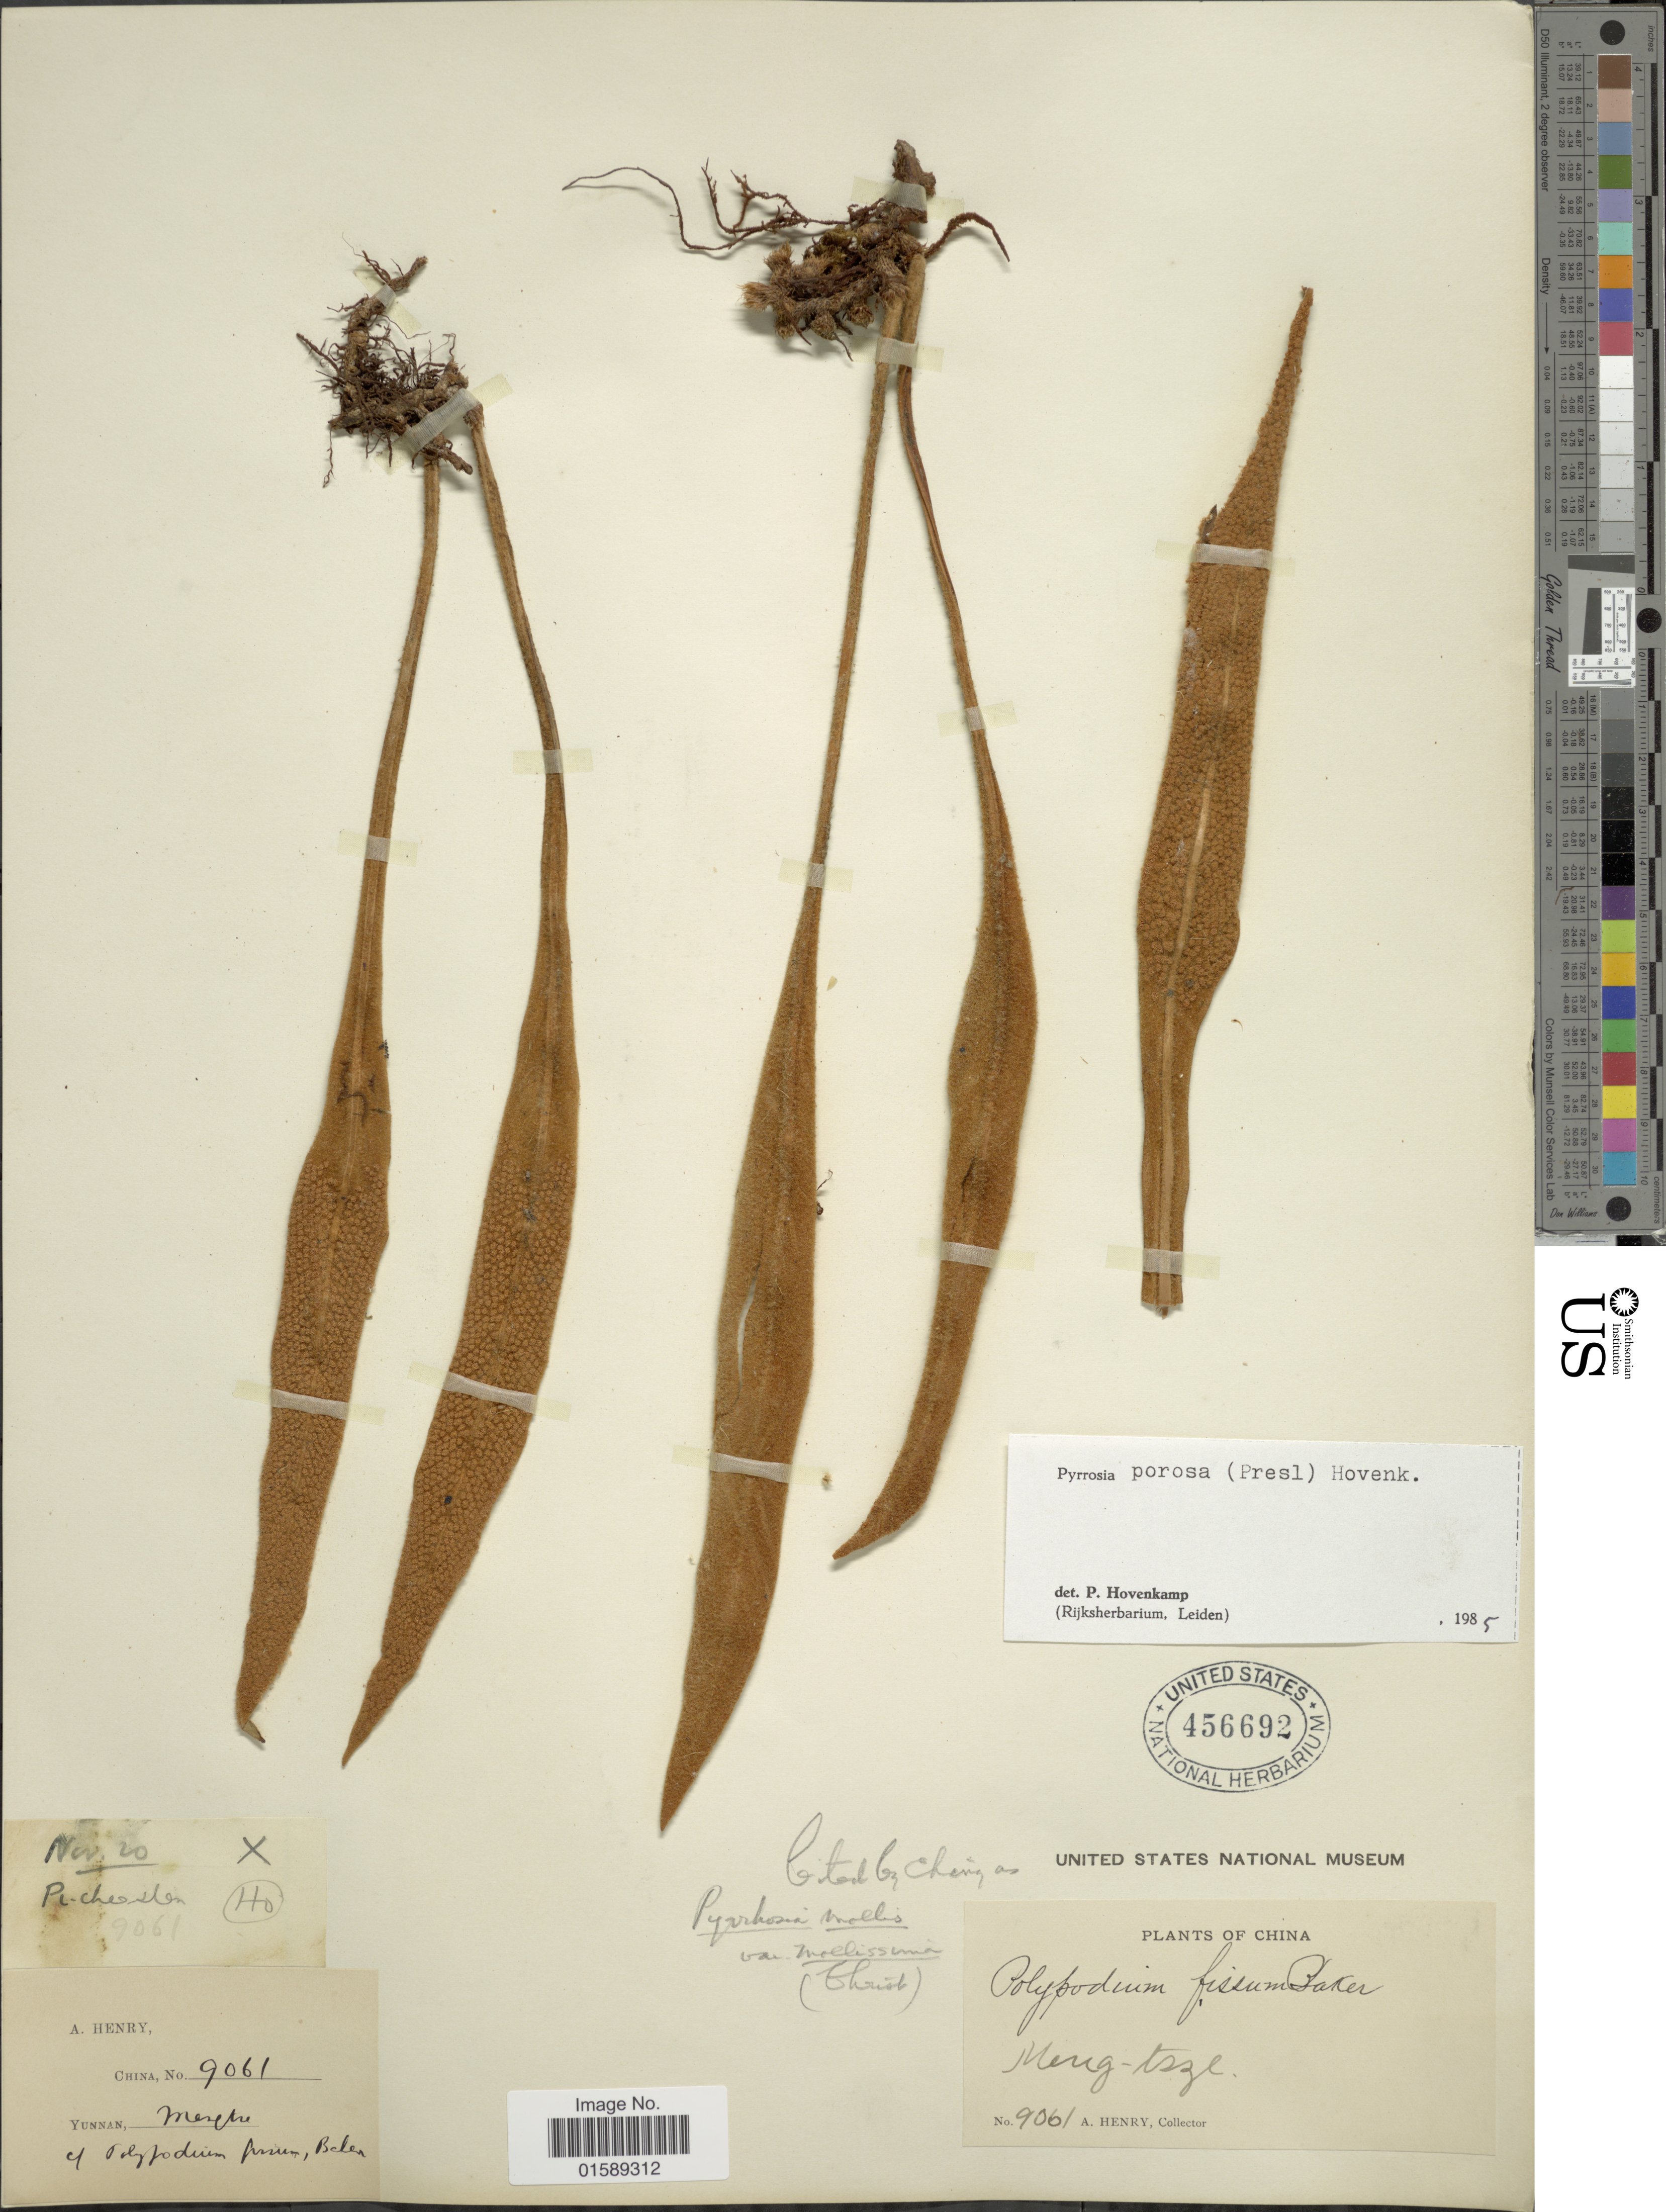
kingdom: Plantae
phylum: Tracheophyta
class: Polypodiopsida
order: Polypodiales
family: Polypodiaceae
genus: Pyrrosia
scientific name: Pyrrosia porosa var. porosa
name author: (C. Presl) Hovenkamp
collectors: A. Henry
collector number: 9061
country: China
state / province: Yunnan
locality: China. Yunnan, Meng-tsze.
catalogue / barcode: US 456692